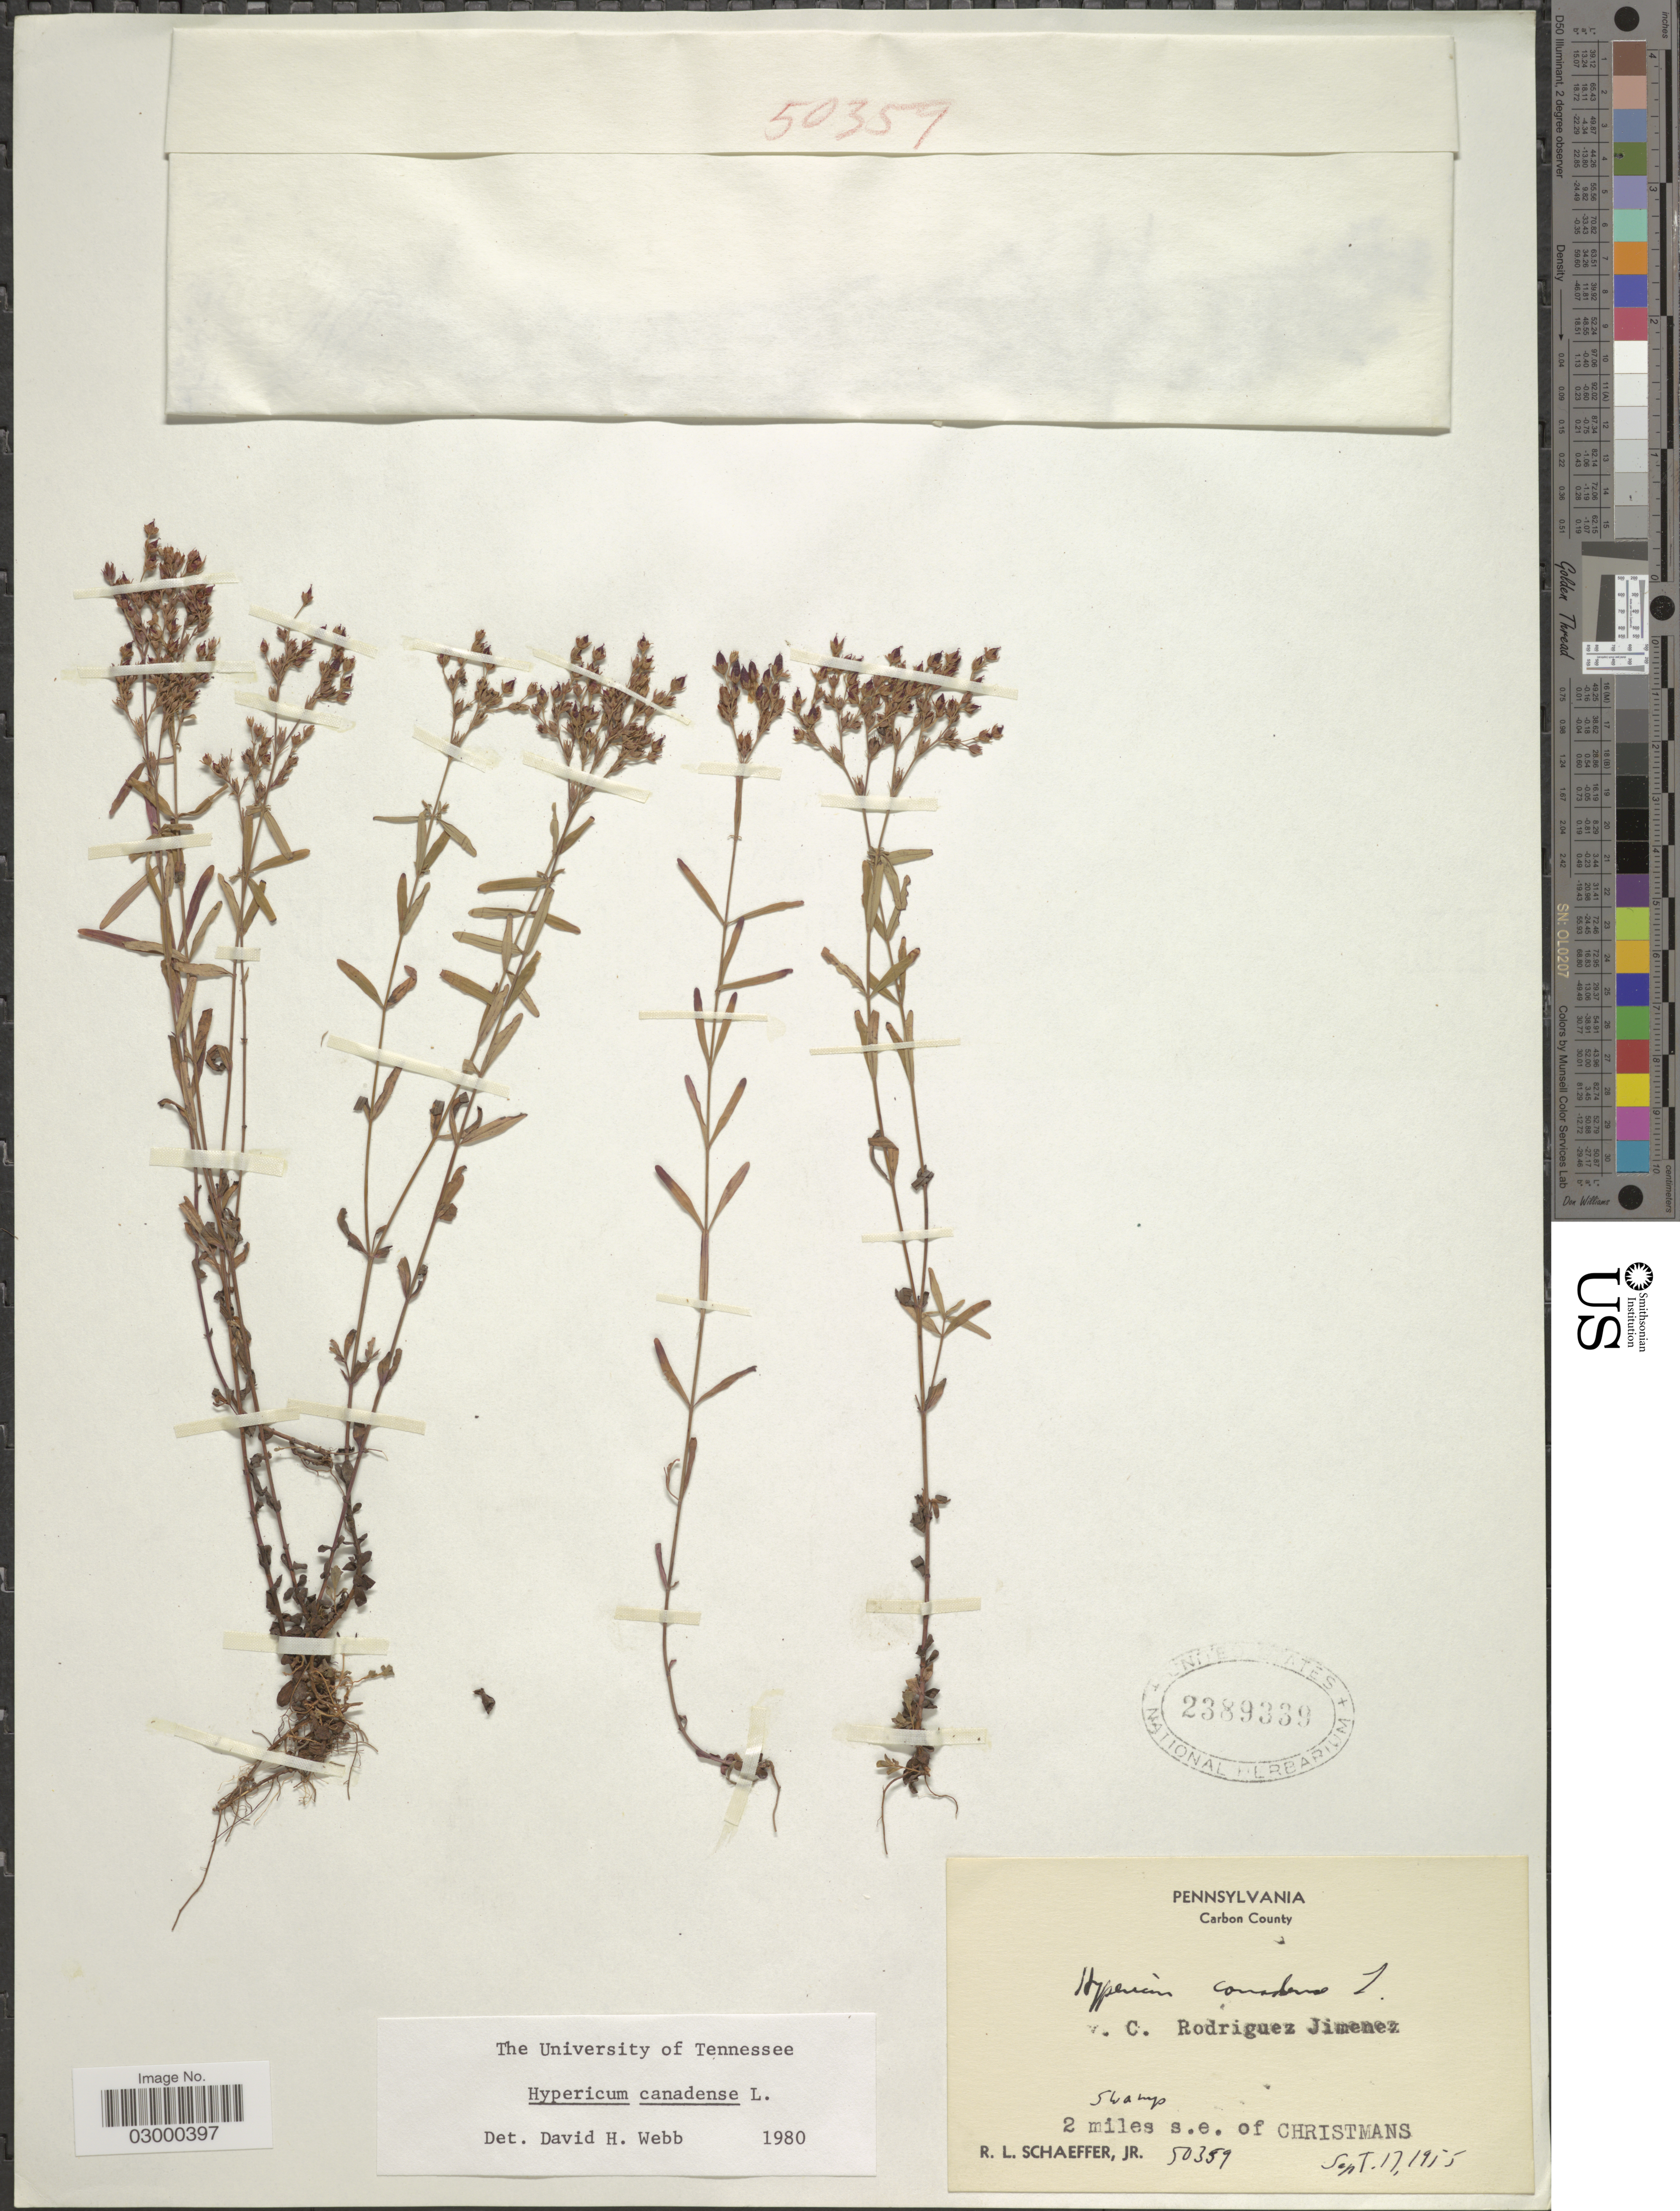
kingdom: Plantae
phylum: Tracheophyta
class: Magnoliopsida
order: Malpighiales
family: Hypericaceae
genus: Hypericum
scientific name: Hypericum canadense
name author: L.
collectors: R. L. Schaeffer Jr.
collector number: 50359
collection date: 1955-09-17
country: United States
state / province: Pennsylvania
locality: Carbon County, Swamp, 2 miles s.e. of Christmans.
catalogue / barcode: US 2389339